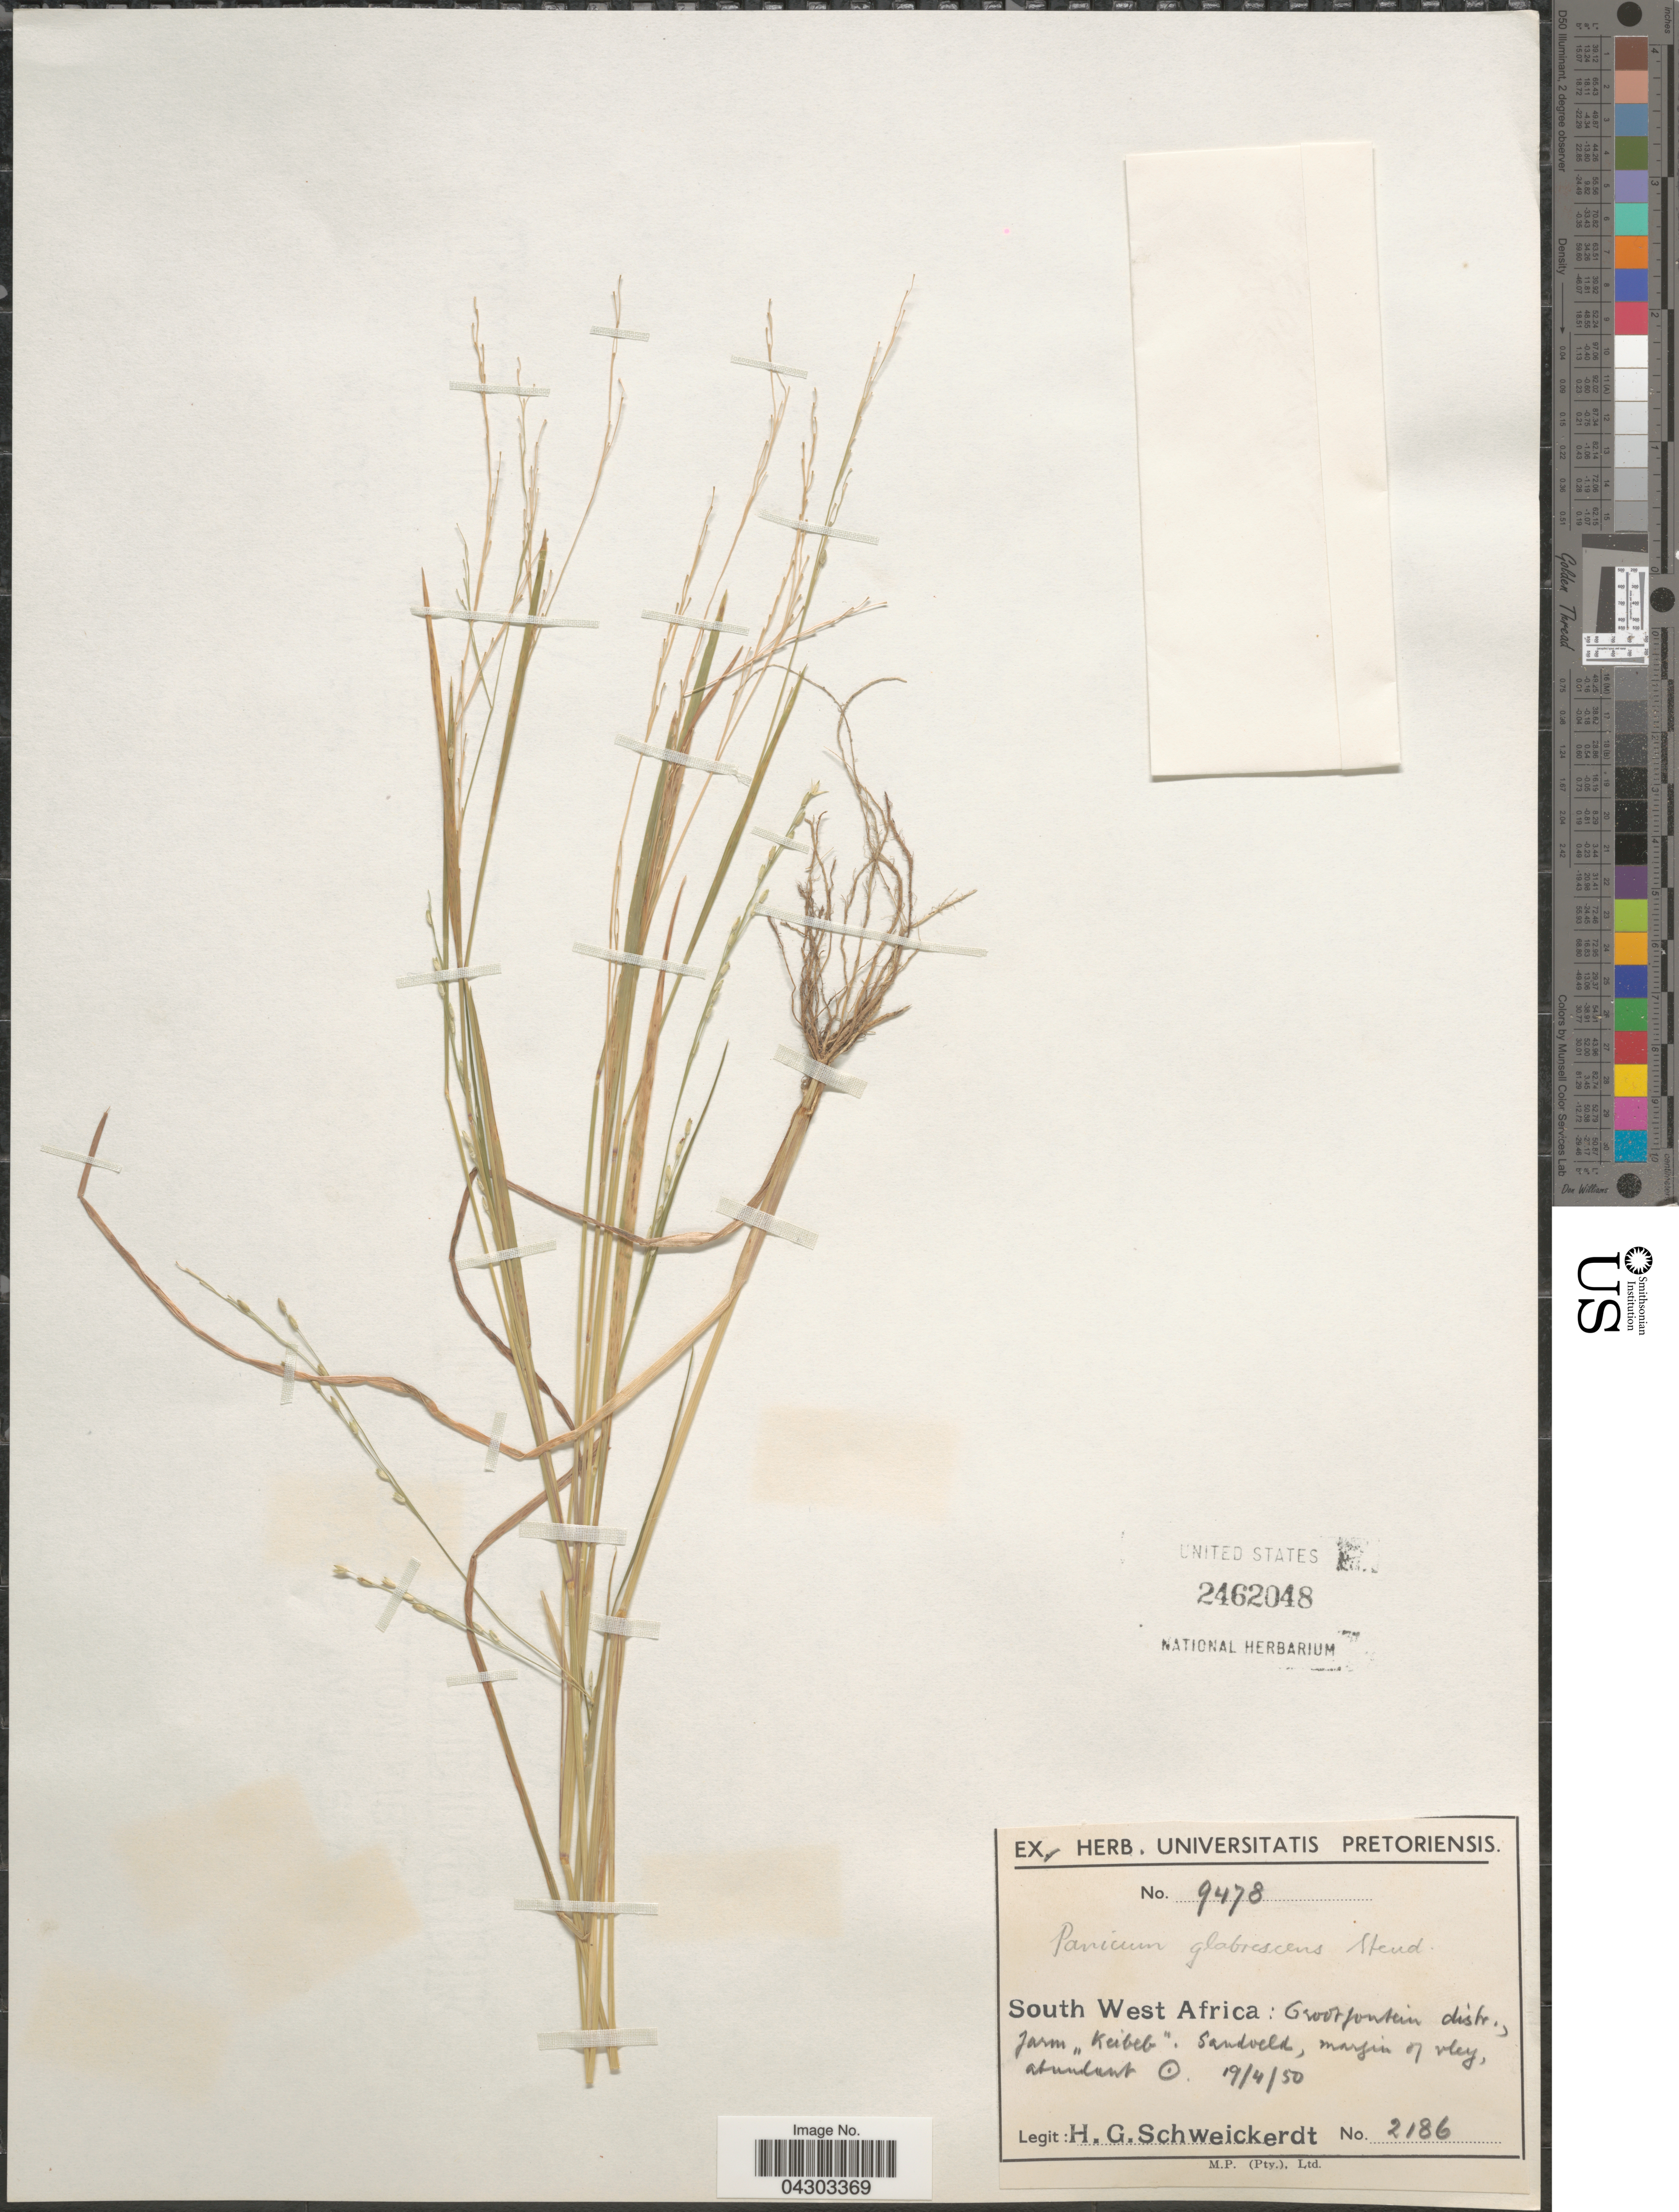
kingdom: Plantae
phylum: Tracheophyta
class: Liliopsida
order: Poales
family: Poaceae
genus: Panicum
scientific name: Panicum antidotale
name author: Retz.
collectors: H. Schweickerdt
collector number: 2186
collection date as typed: Transcribed d/m/y: 19/4/50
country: Namibia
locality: South West Africa: Grootfontein, distr., farm "Keibeb". Sandveld, margin of vley.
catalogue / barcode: US 2462048